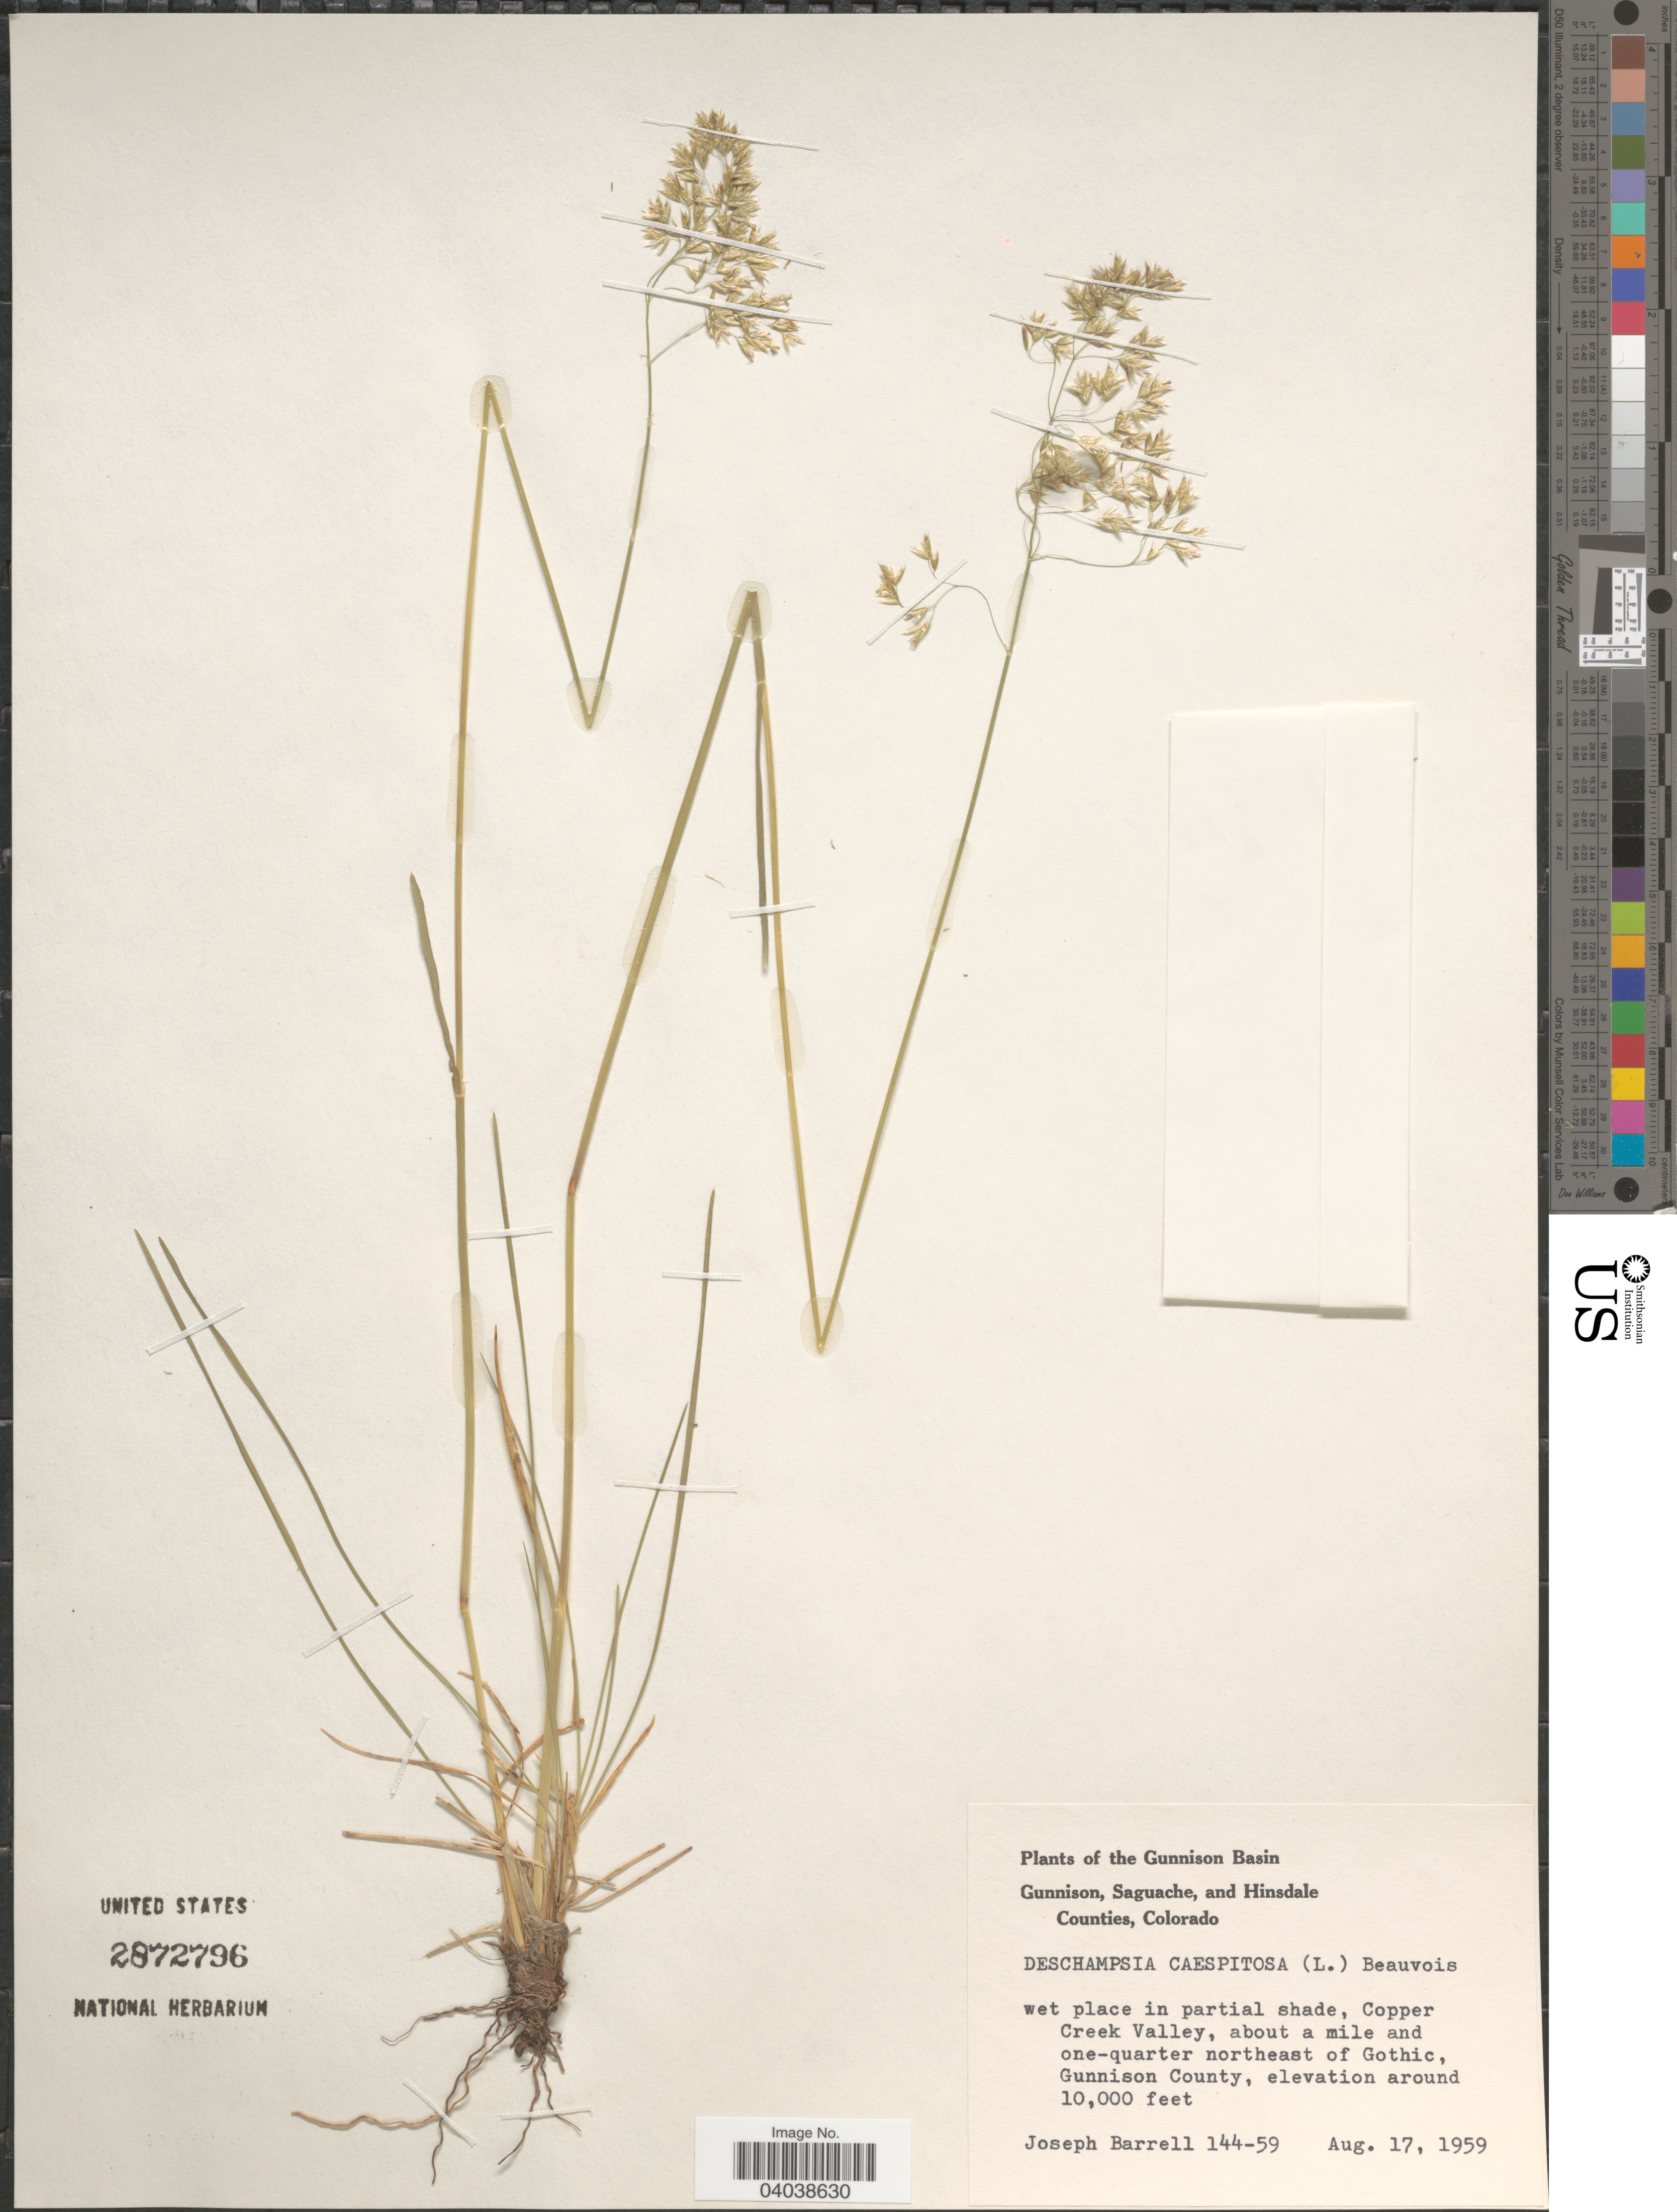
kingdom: Plantae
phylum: Tracheophyta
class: Liliopsida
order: Poales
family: Poaceae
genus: Deschampsia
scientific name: Deschampsia cespitosa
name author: (L.) P. Beauv.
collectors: J. Barrell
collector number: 144-59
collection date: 1959-08-17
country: United States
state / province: Colorado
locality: Gunnison Basin. Coppen Creek Valley, about a mile and one-quarter northeast of Gothic, Gunnison County.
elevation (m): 3048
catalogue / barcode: US 2872796